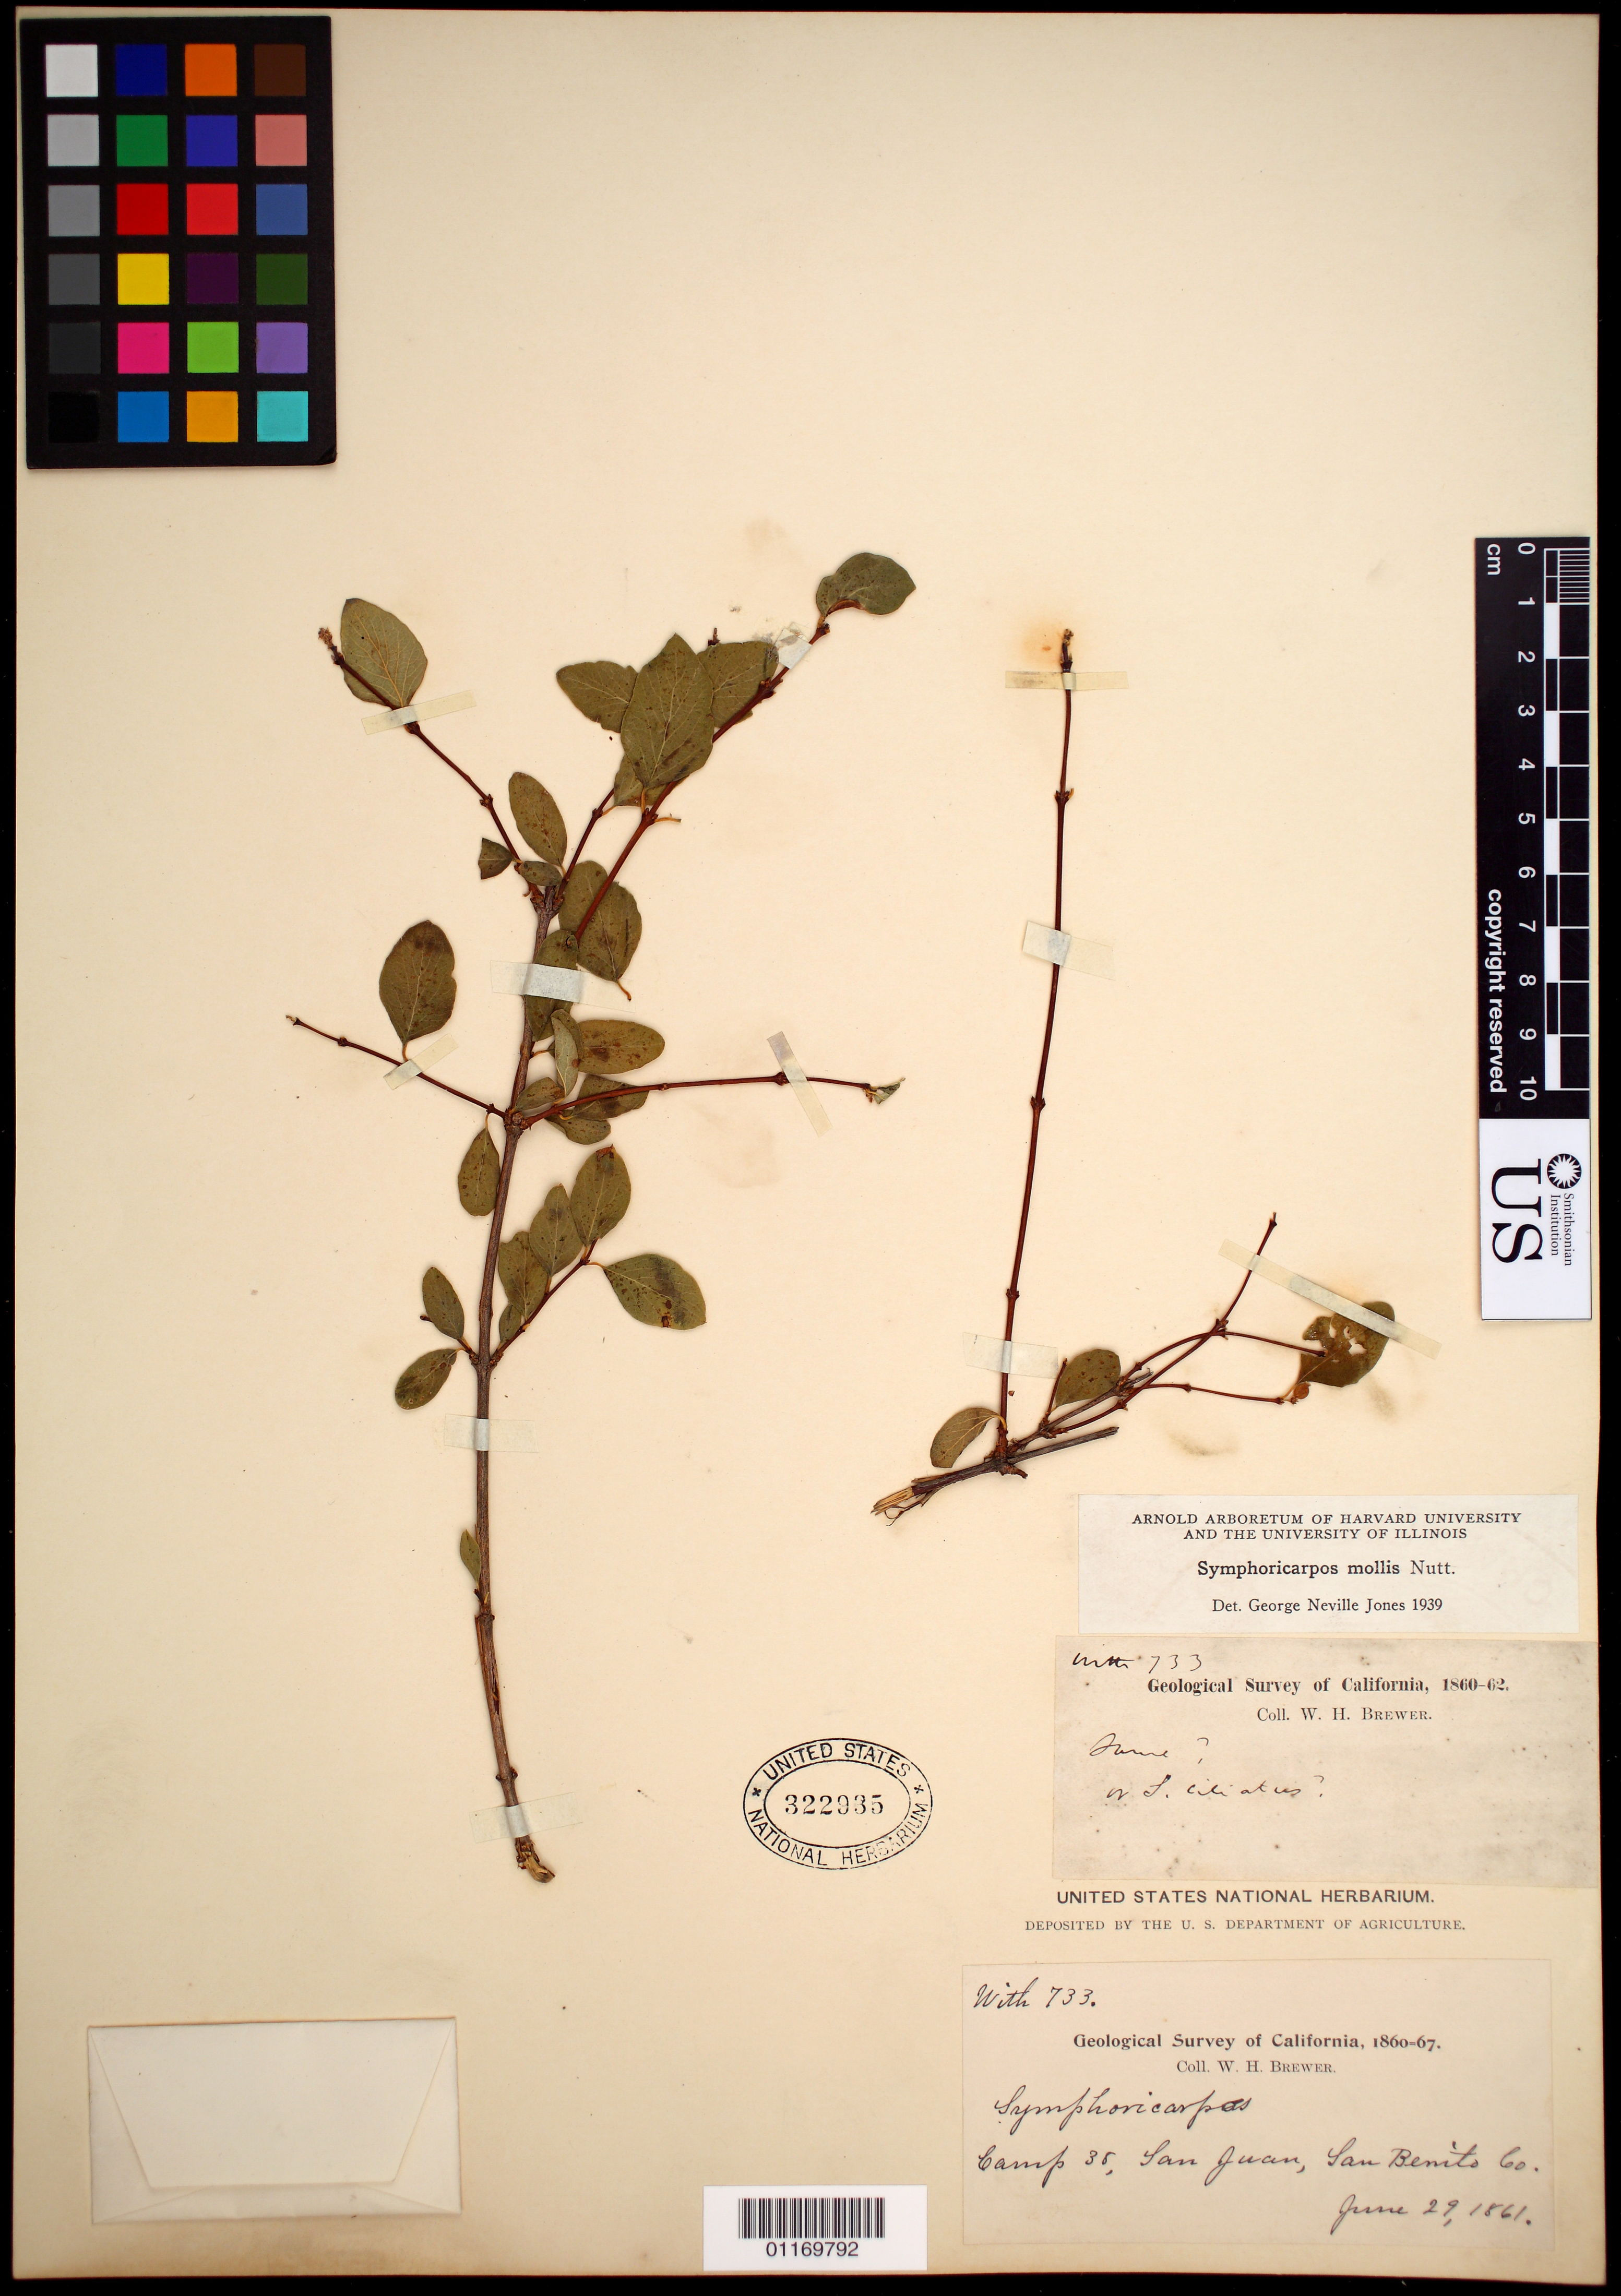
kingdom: Plantae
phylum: Tracheophyta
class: Magnoliopsida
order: Dipsacales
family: Caprifoliaceae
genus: Symphoricarpos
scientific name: Symphoricarpos mollis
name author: Nutt.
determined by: Jones, G. N.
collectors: W. H. Brewer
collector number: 733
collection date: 1861-06-29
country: United States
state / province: California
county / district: San Benito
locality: Camp 35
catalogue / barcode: US 322935